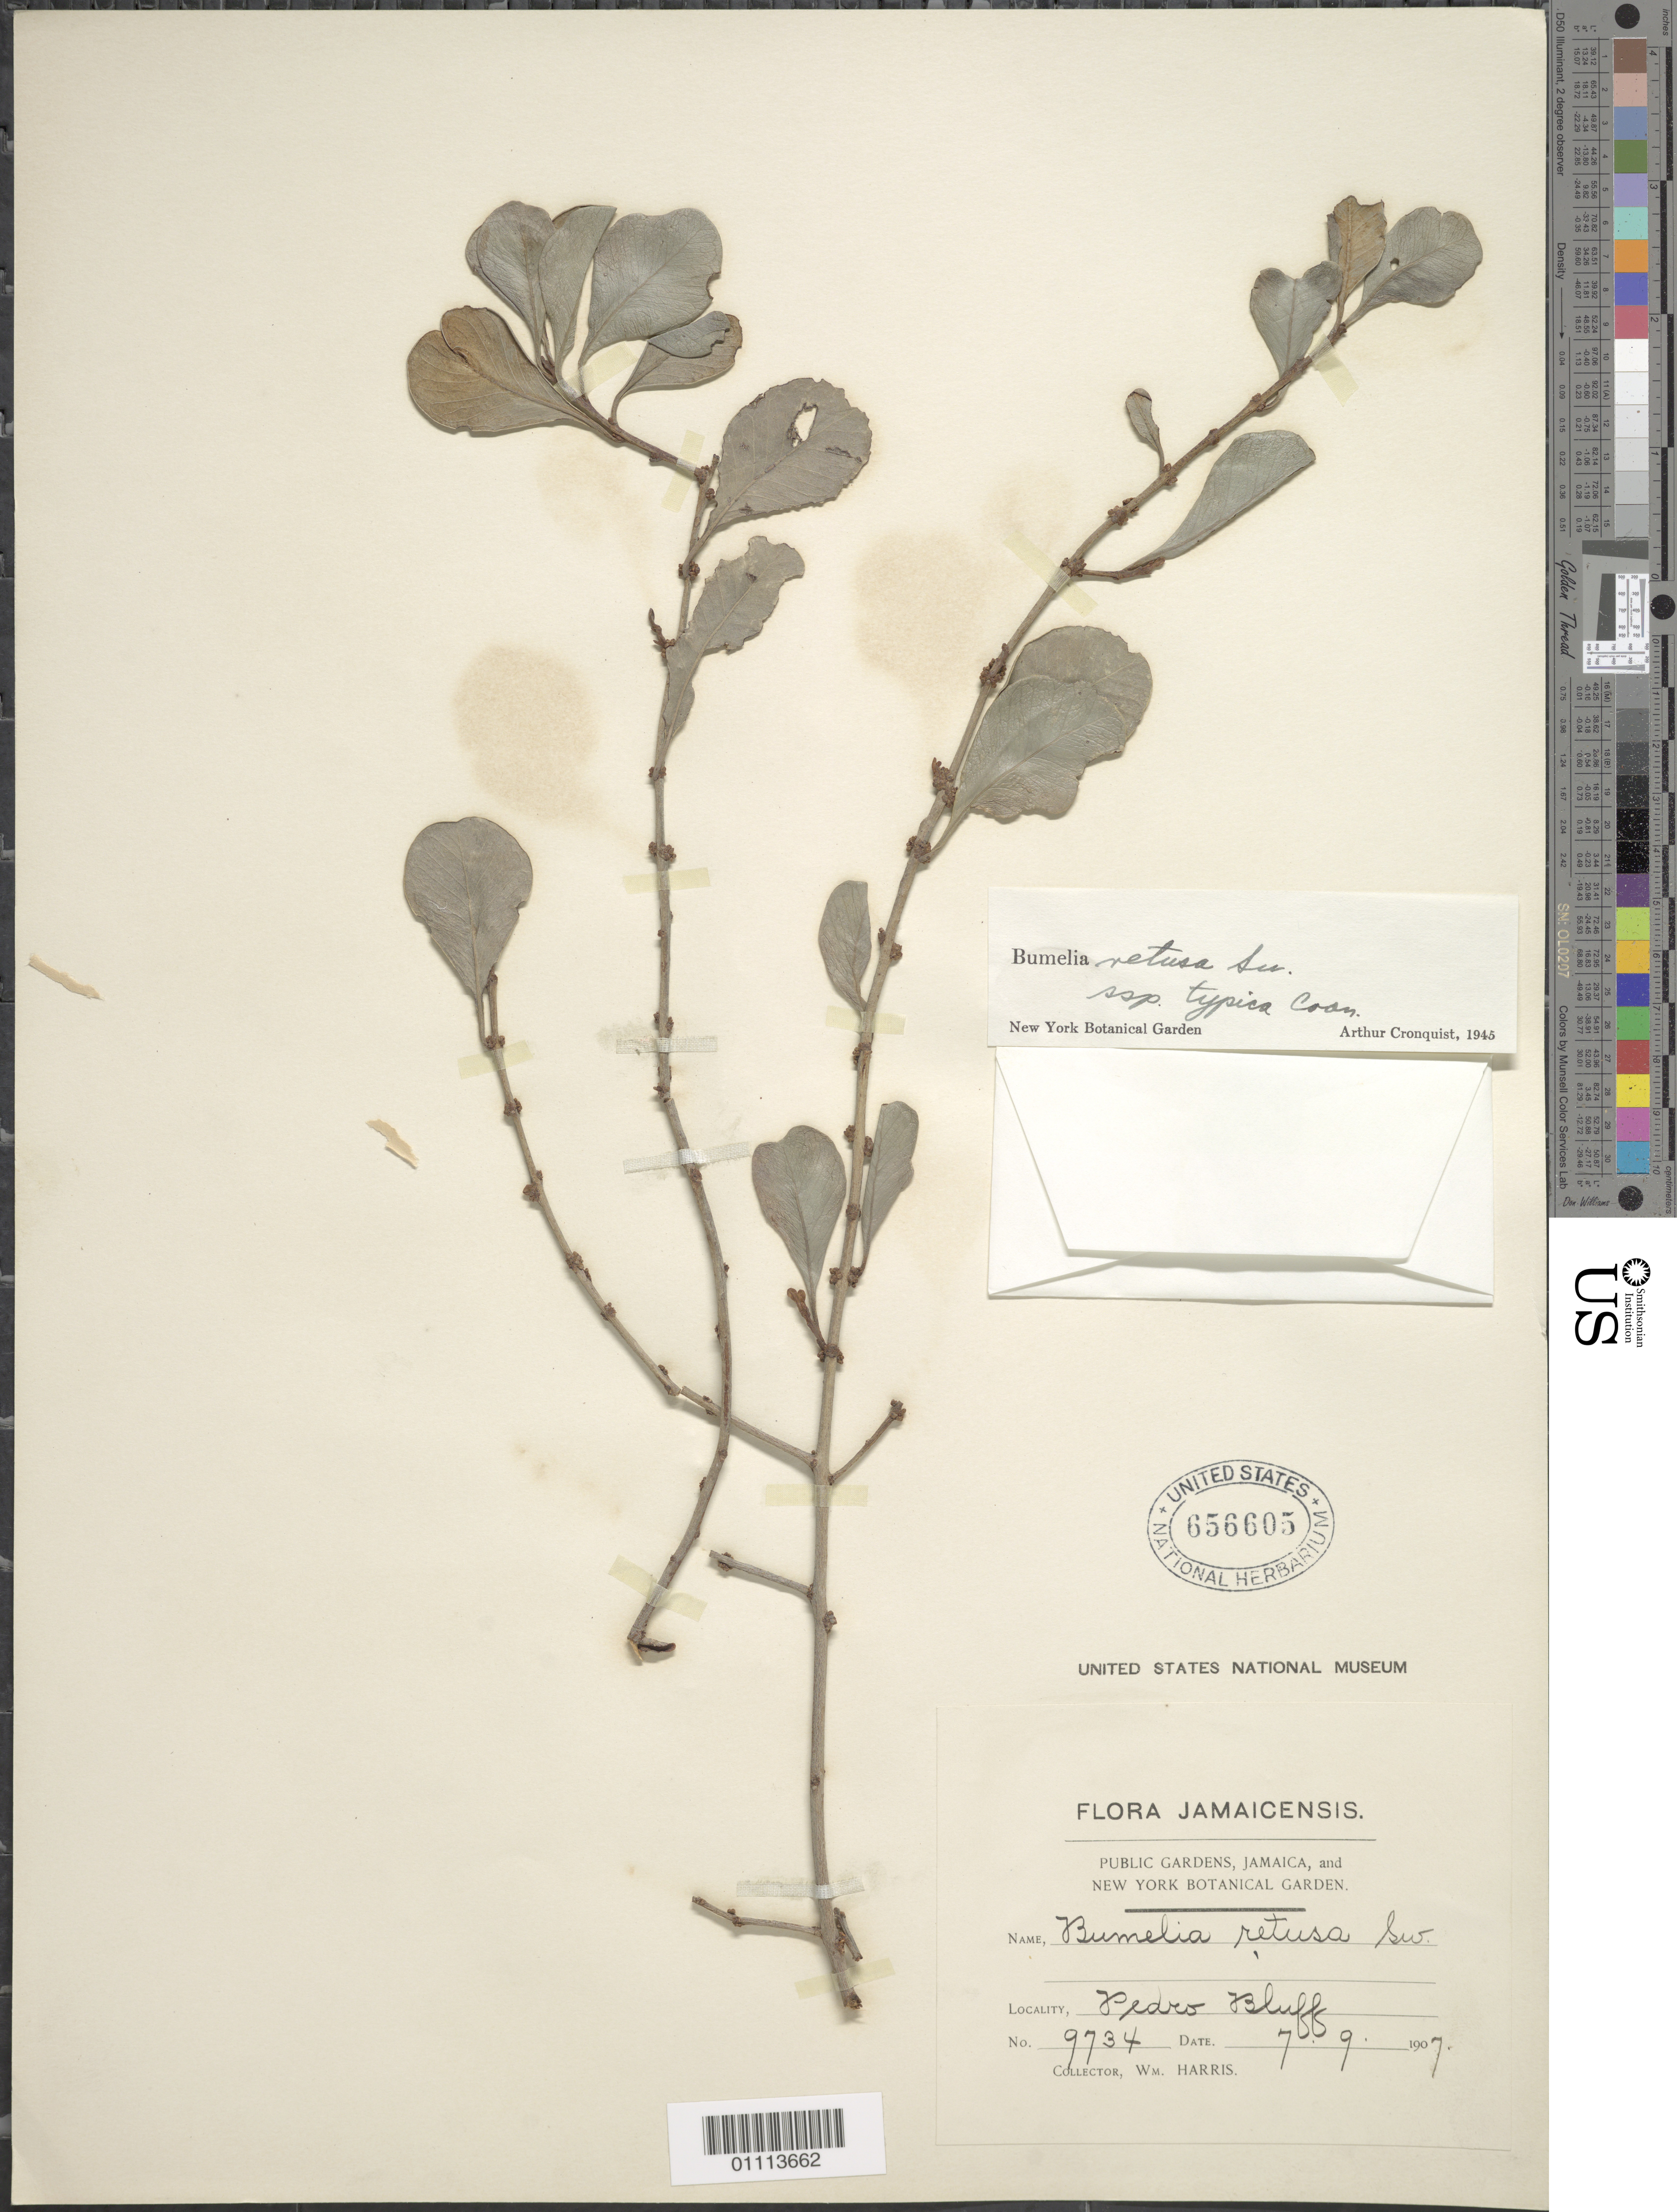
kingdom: Plantae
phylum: Tracheophyta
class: Magnoliopsida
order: Ericales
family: Sapotaceae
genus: Sideroxylon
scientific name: Sideroxylon americanum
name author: (Mill.) T.D. Penn.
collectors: W. Harris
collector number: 9734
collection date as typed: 07 Sep 1907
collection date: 1907-09-07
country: Jamaica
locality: Pedro Bluff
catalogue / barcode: US 656605